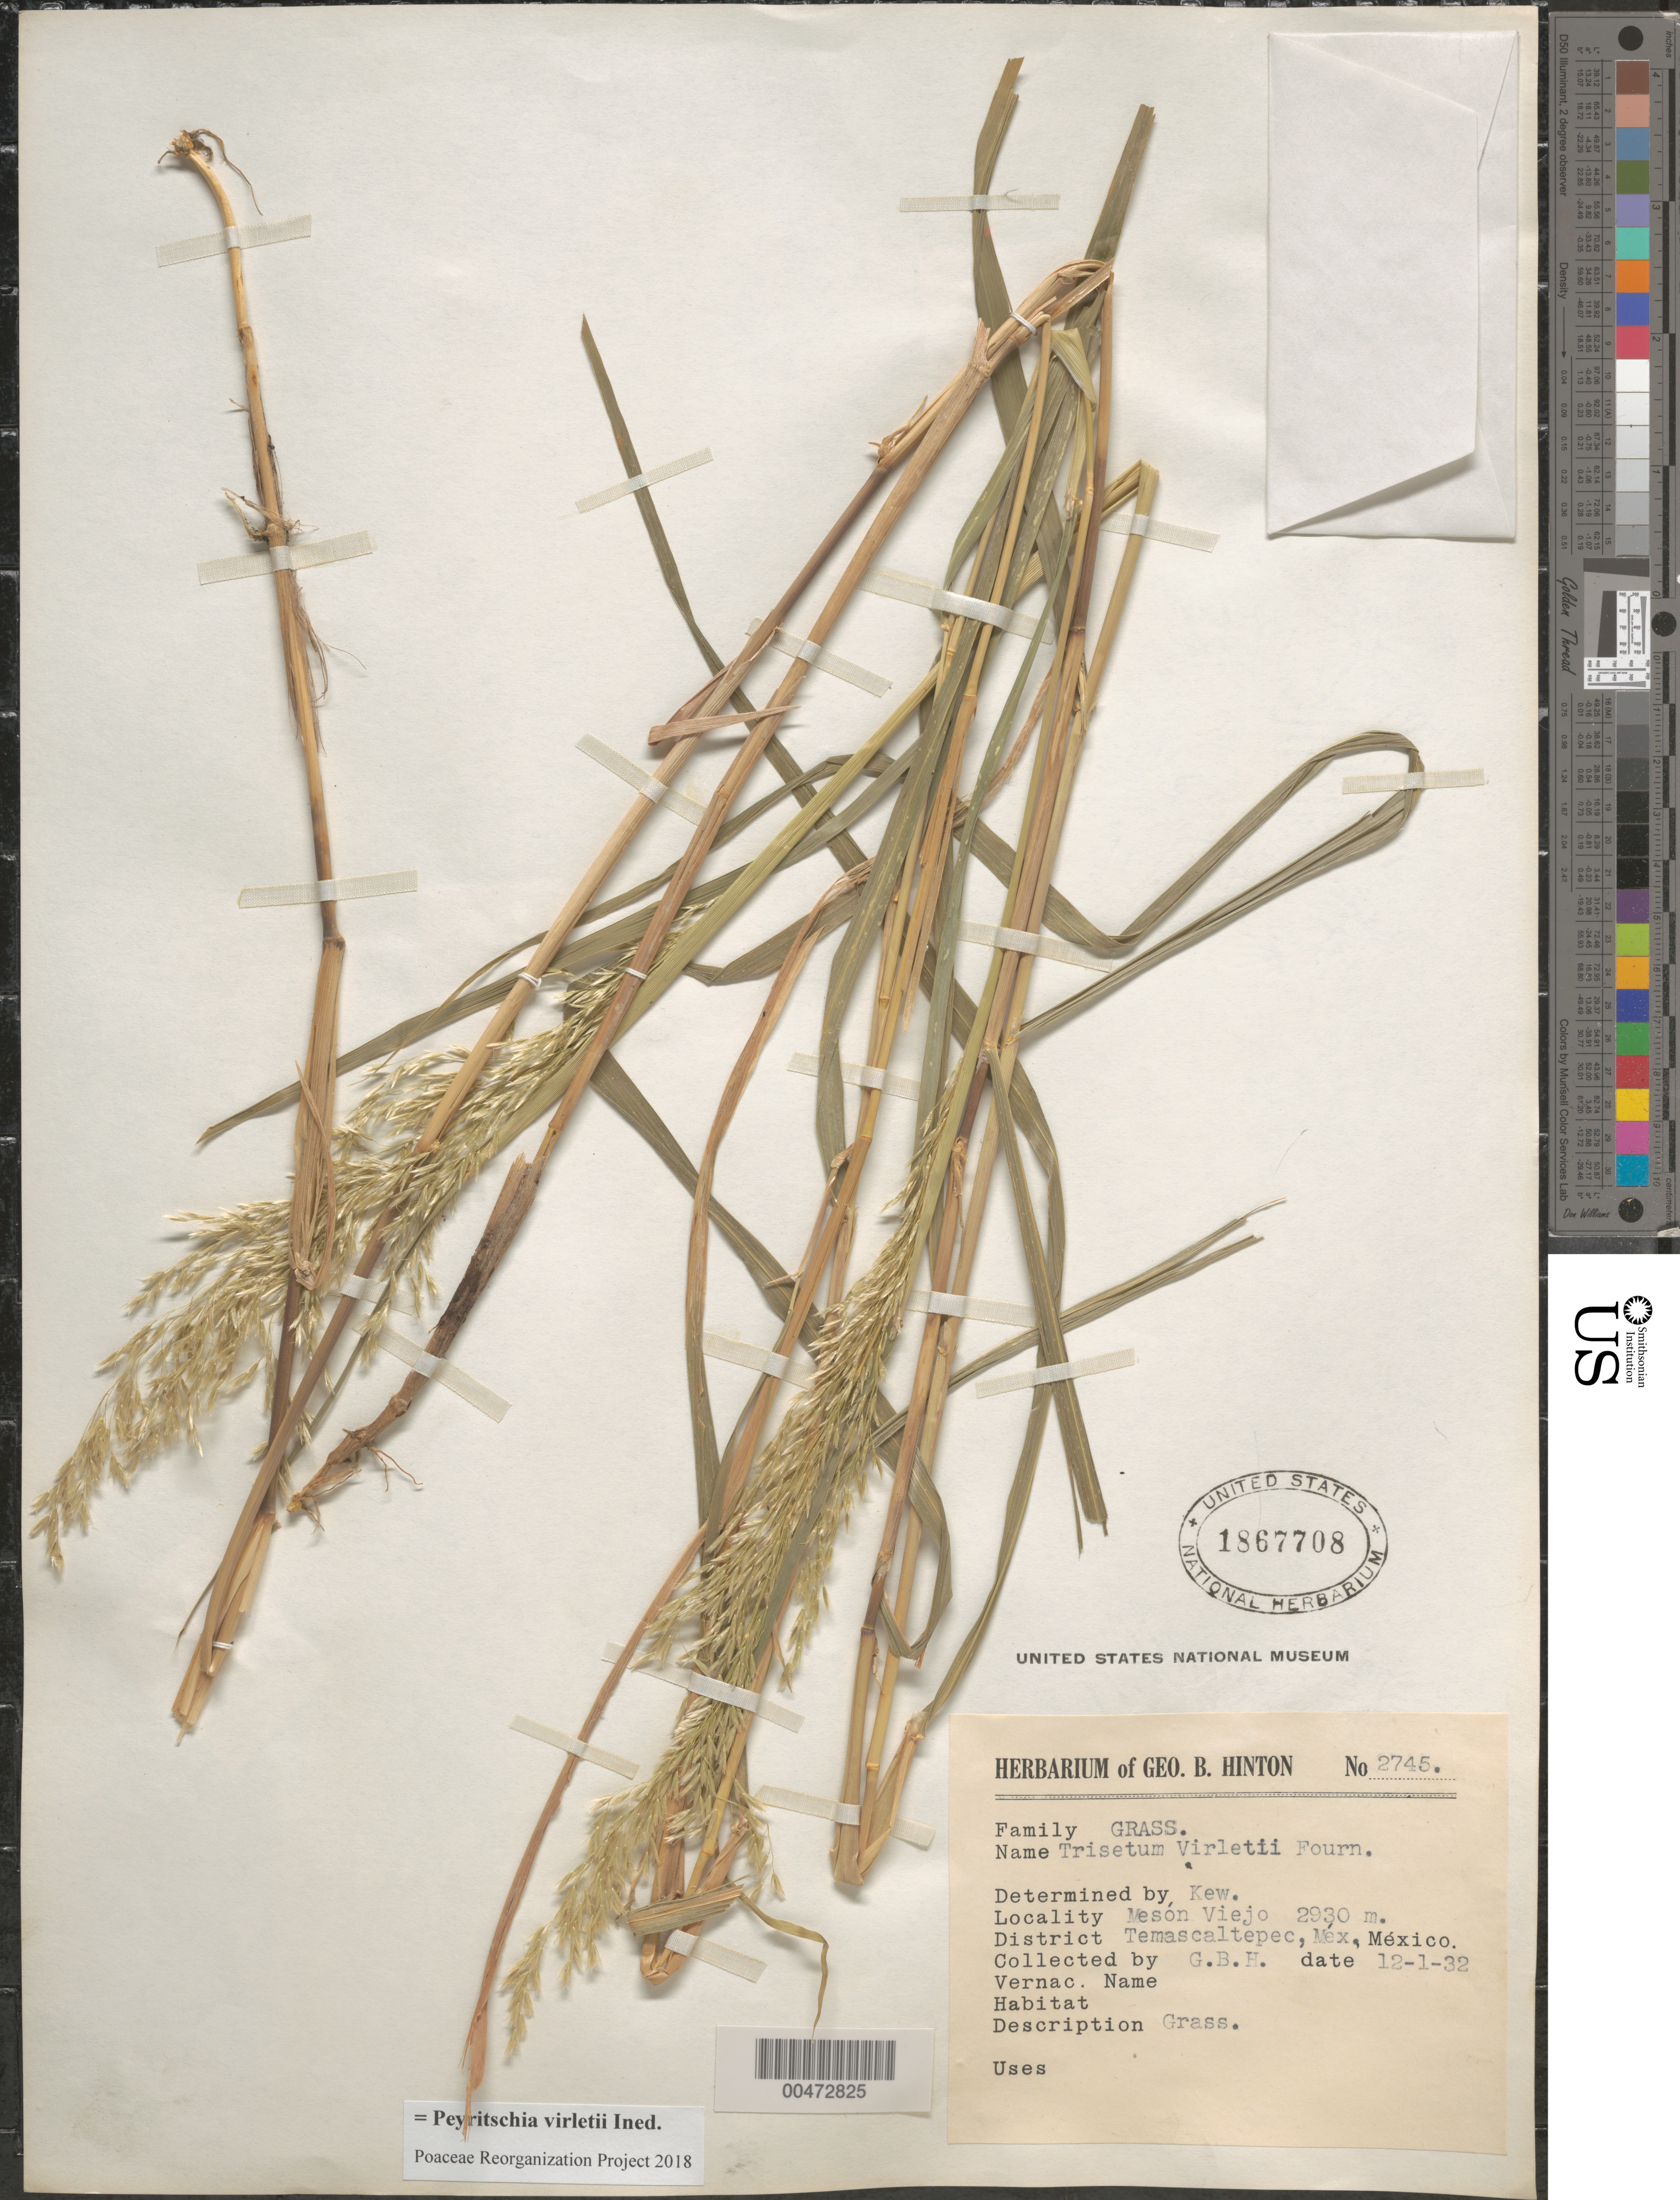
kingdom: Plantae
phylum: Tracheophyta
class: Liliopsida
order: Poales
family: Poaceae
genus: Peyritschia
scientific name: Peyritschia virletii ined.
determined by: Poaceae Reorganization Project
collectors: G. B. Hinton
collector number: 2745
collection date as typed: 12 Jan 1932 or 1 Dec 1932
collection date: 1932-01-12 or 1932-12-01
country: Mexico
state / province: México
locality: Mesón Viejo, Temascaltepec Dist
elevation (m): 2930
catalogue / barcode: US 1867708